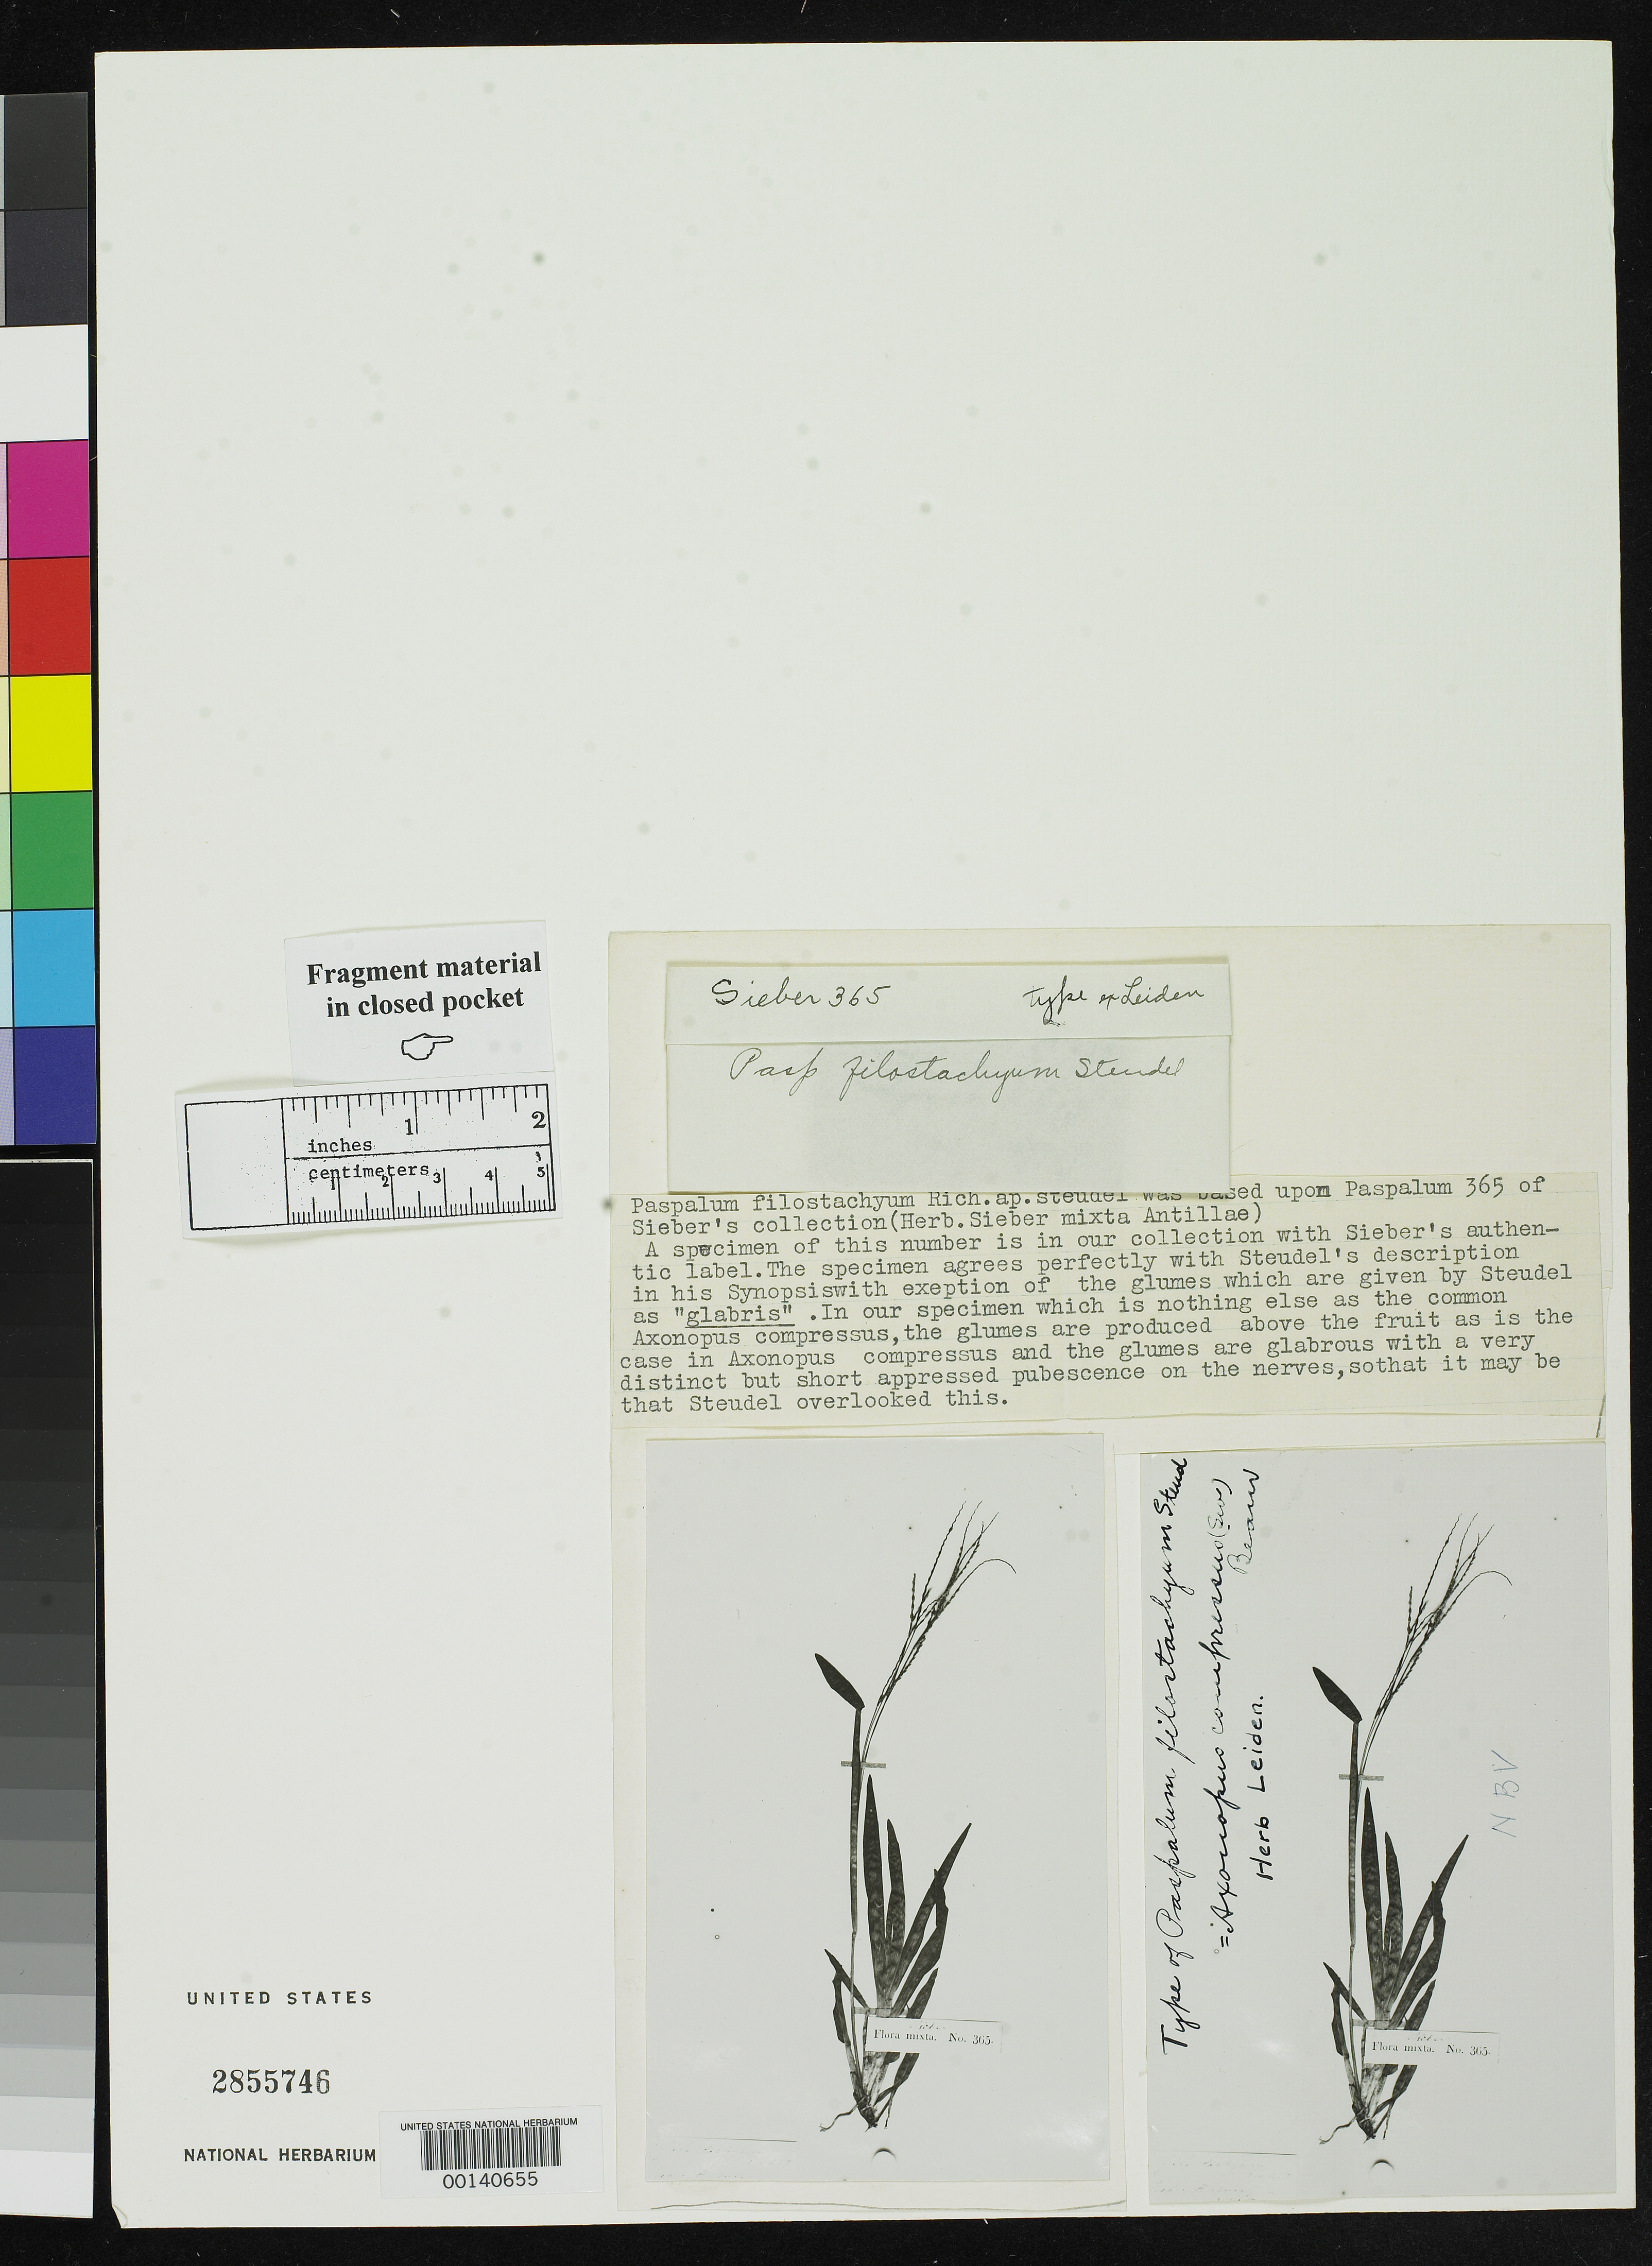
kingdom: Plantae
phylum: Tracheophyta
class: Liliopsida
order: Poales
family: Poaceae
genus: Paspalum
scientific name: Paspalum filostachyum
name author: A. Rich. ex Steud.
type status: Type Fragment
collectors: F. W. Sieber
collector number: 365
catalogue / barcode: US 2855746